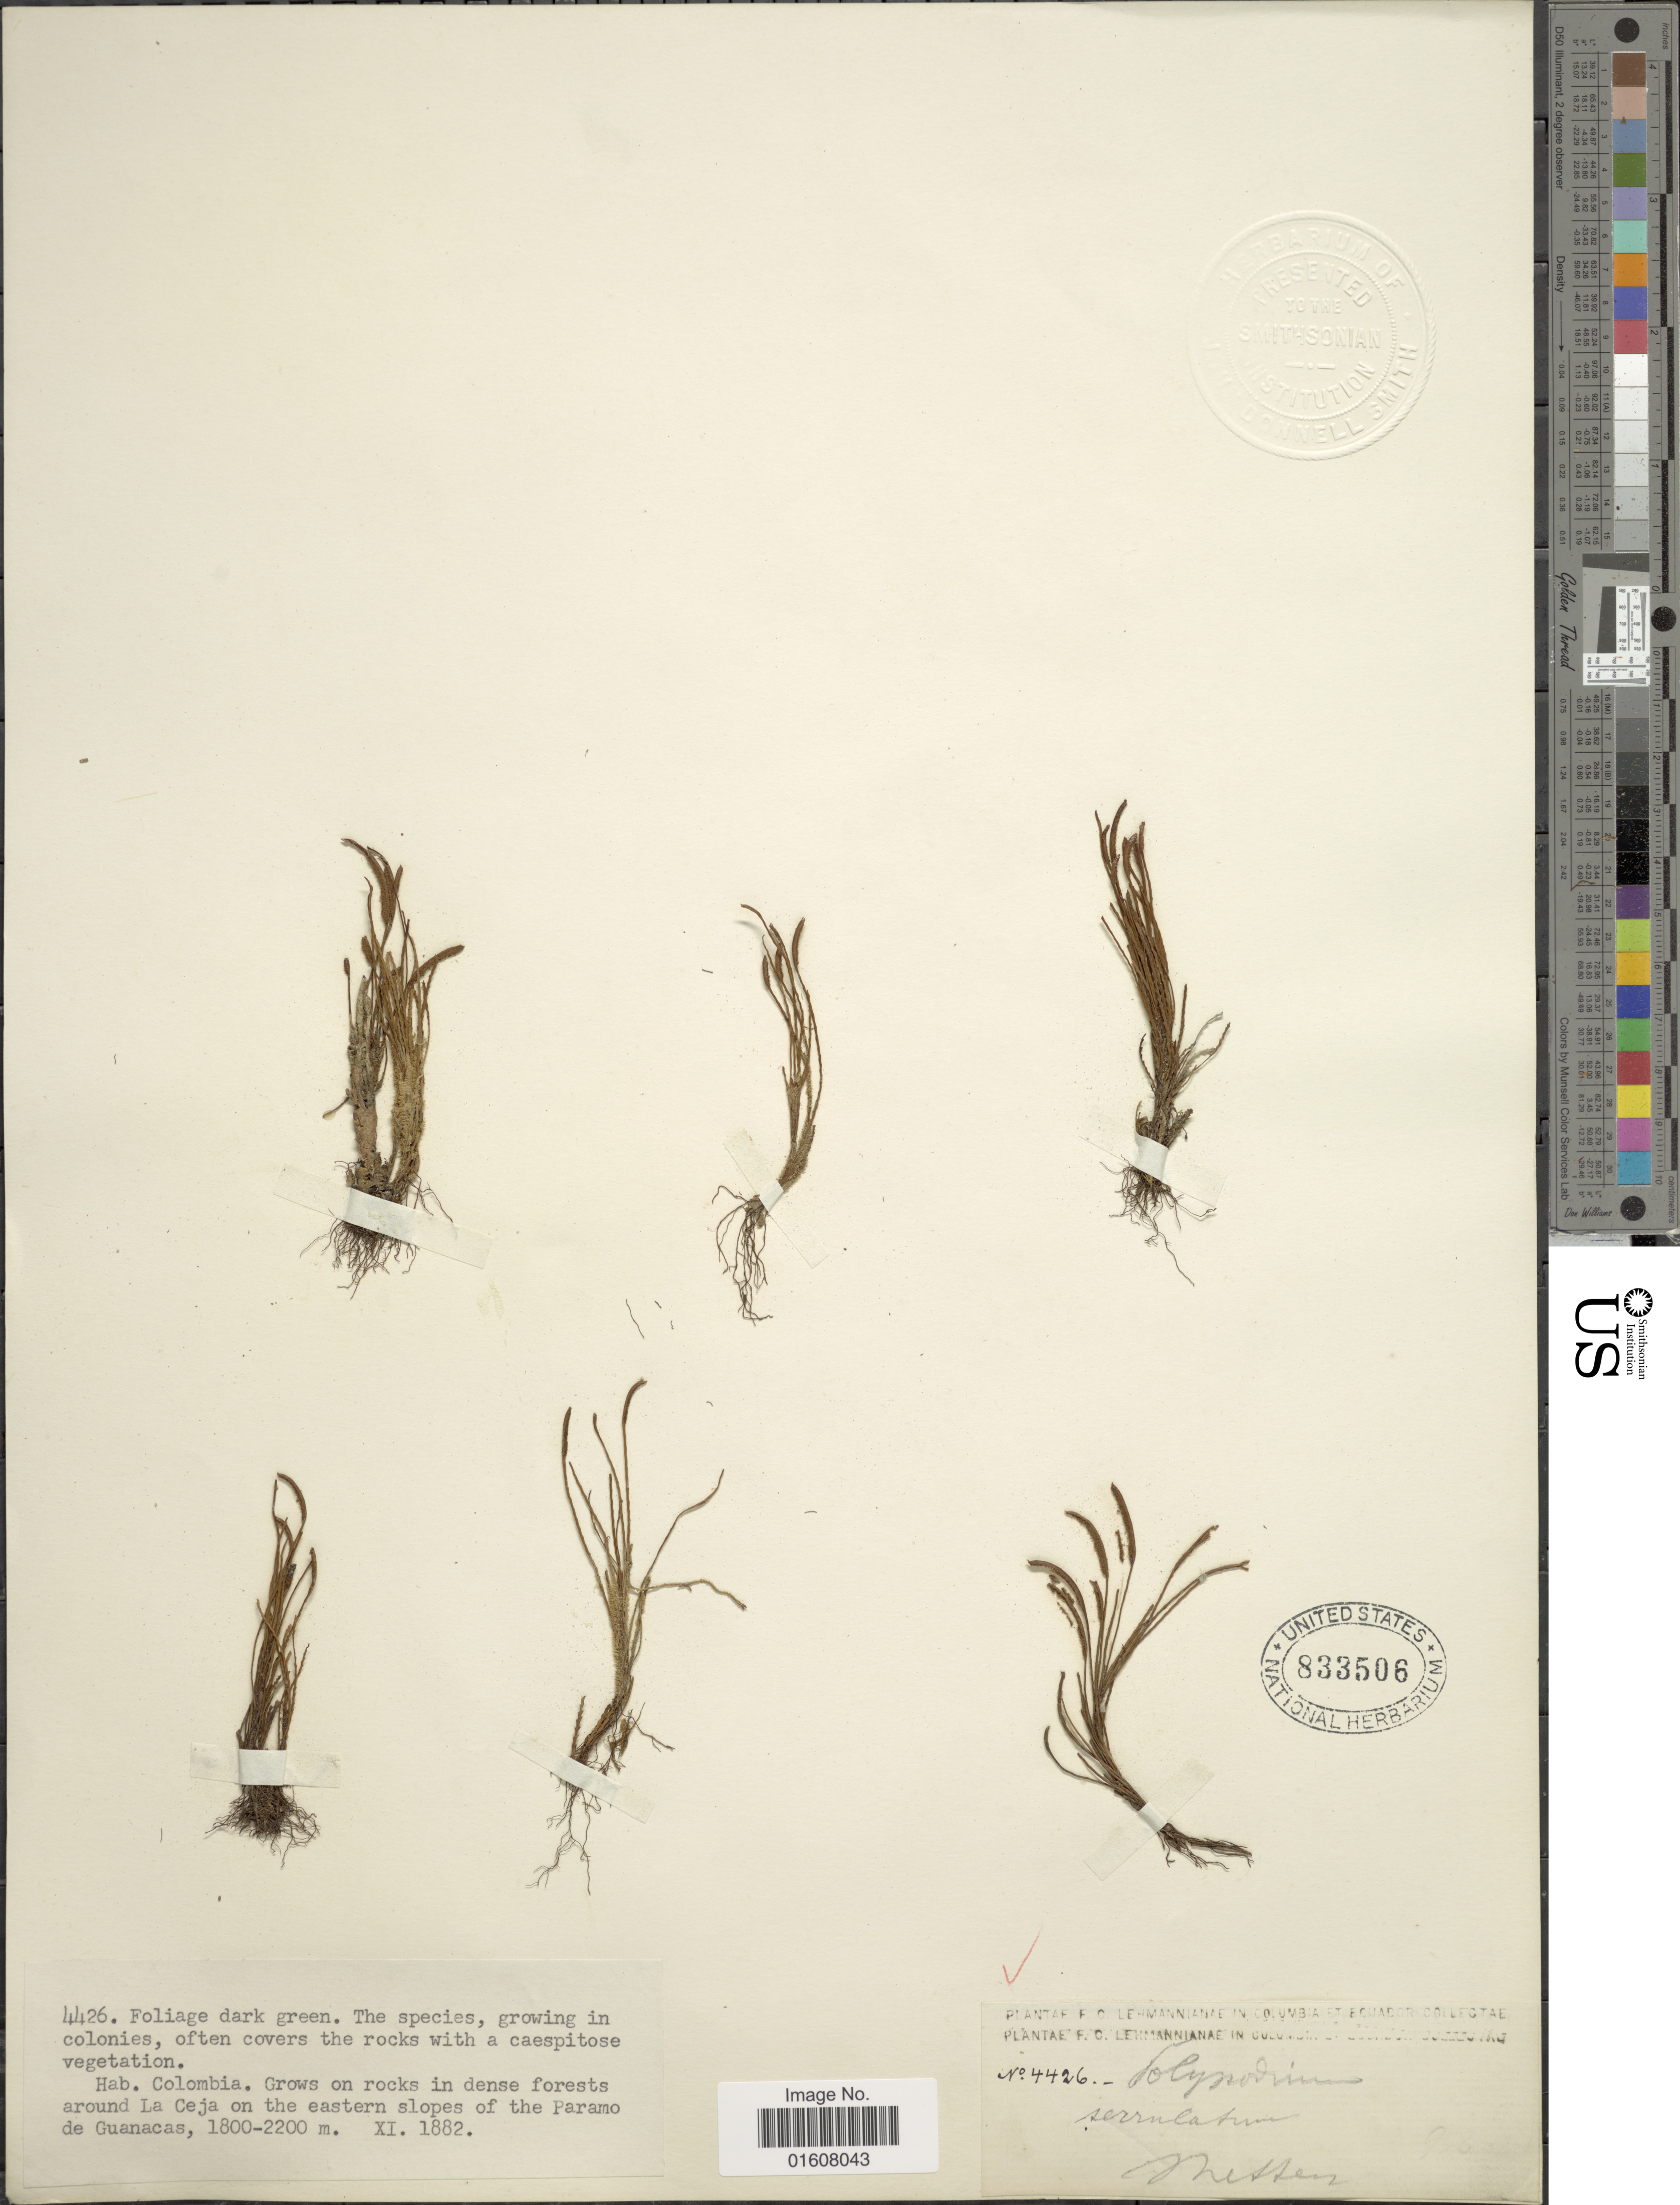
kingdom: Plantae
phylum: Tracheophyta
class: Polypodiopsida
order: Polypodiales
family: Polypodiaceae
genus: Cochlidium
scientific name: Cochlidium serrulatum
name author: (Sw.) L.E. Bishop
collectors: F. C. Lehmann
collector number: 4426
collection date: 1882-11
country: Colombia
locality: Around La Ceja on the eastern slopes of the Paramo de Guanacas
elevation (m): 1800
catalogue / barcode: US 833506